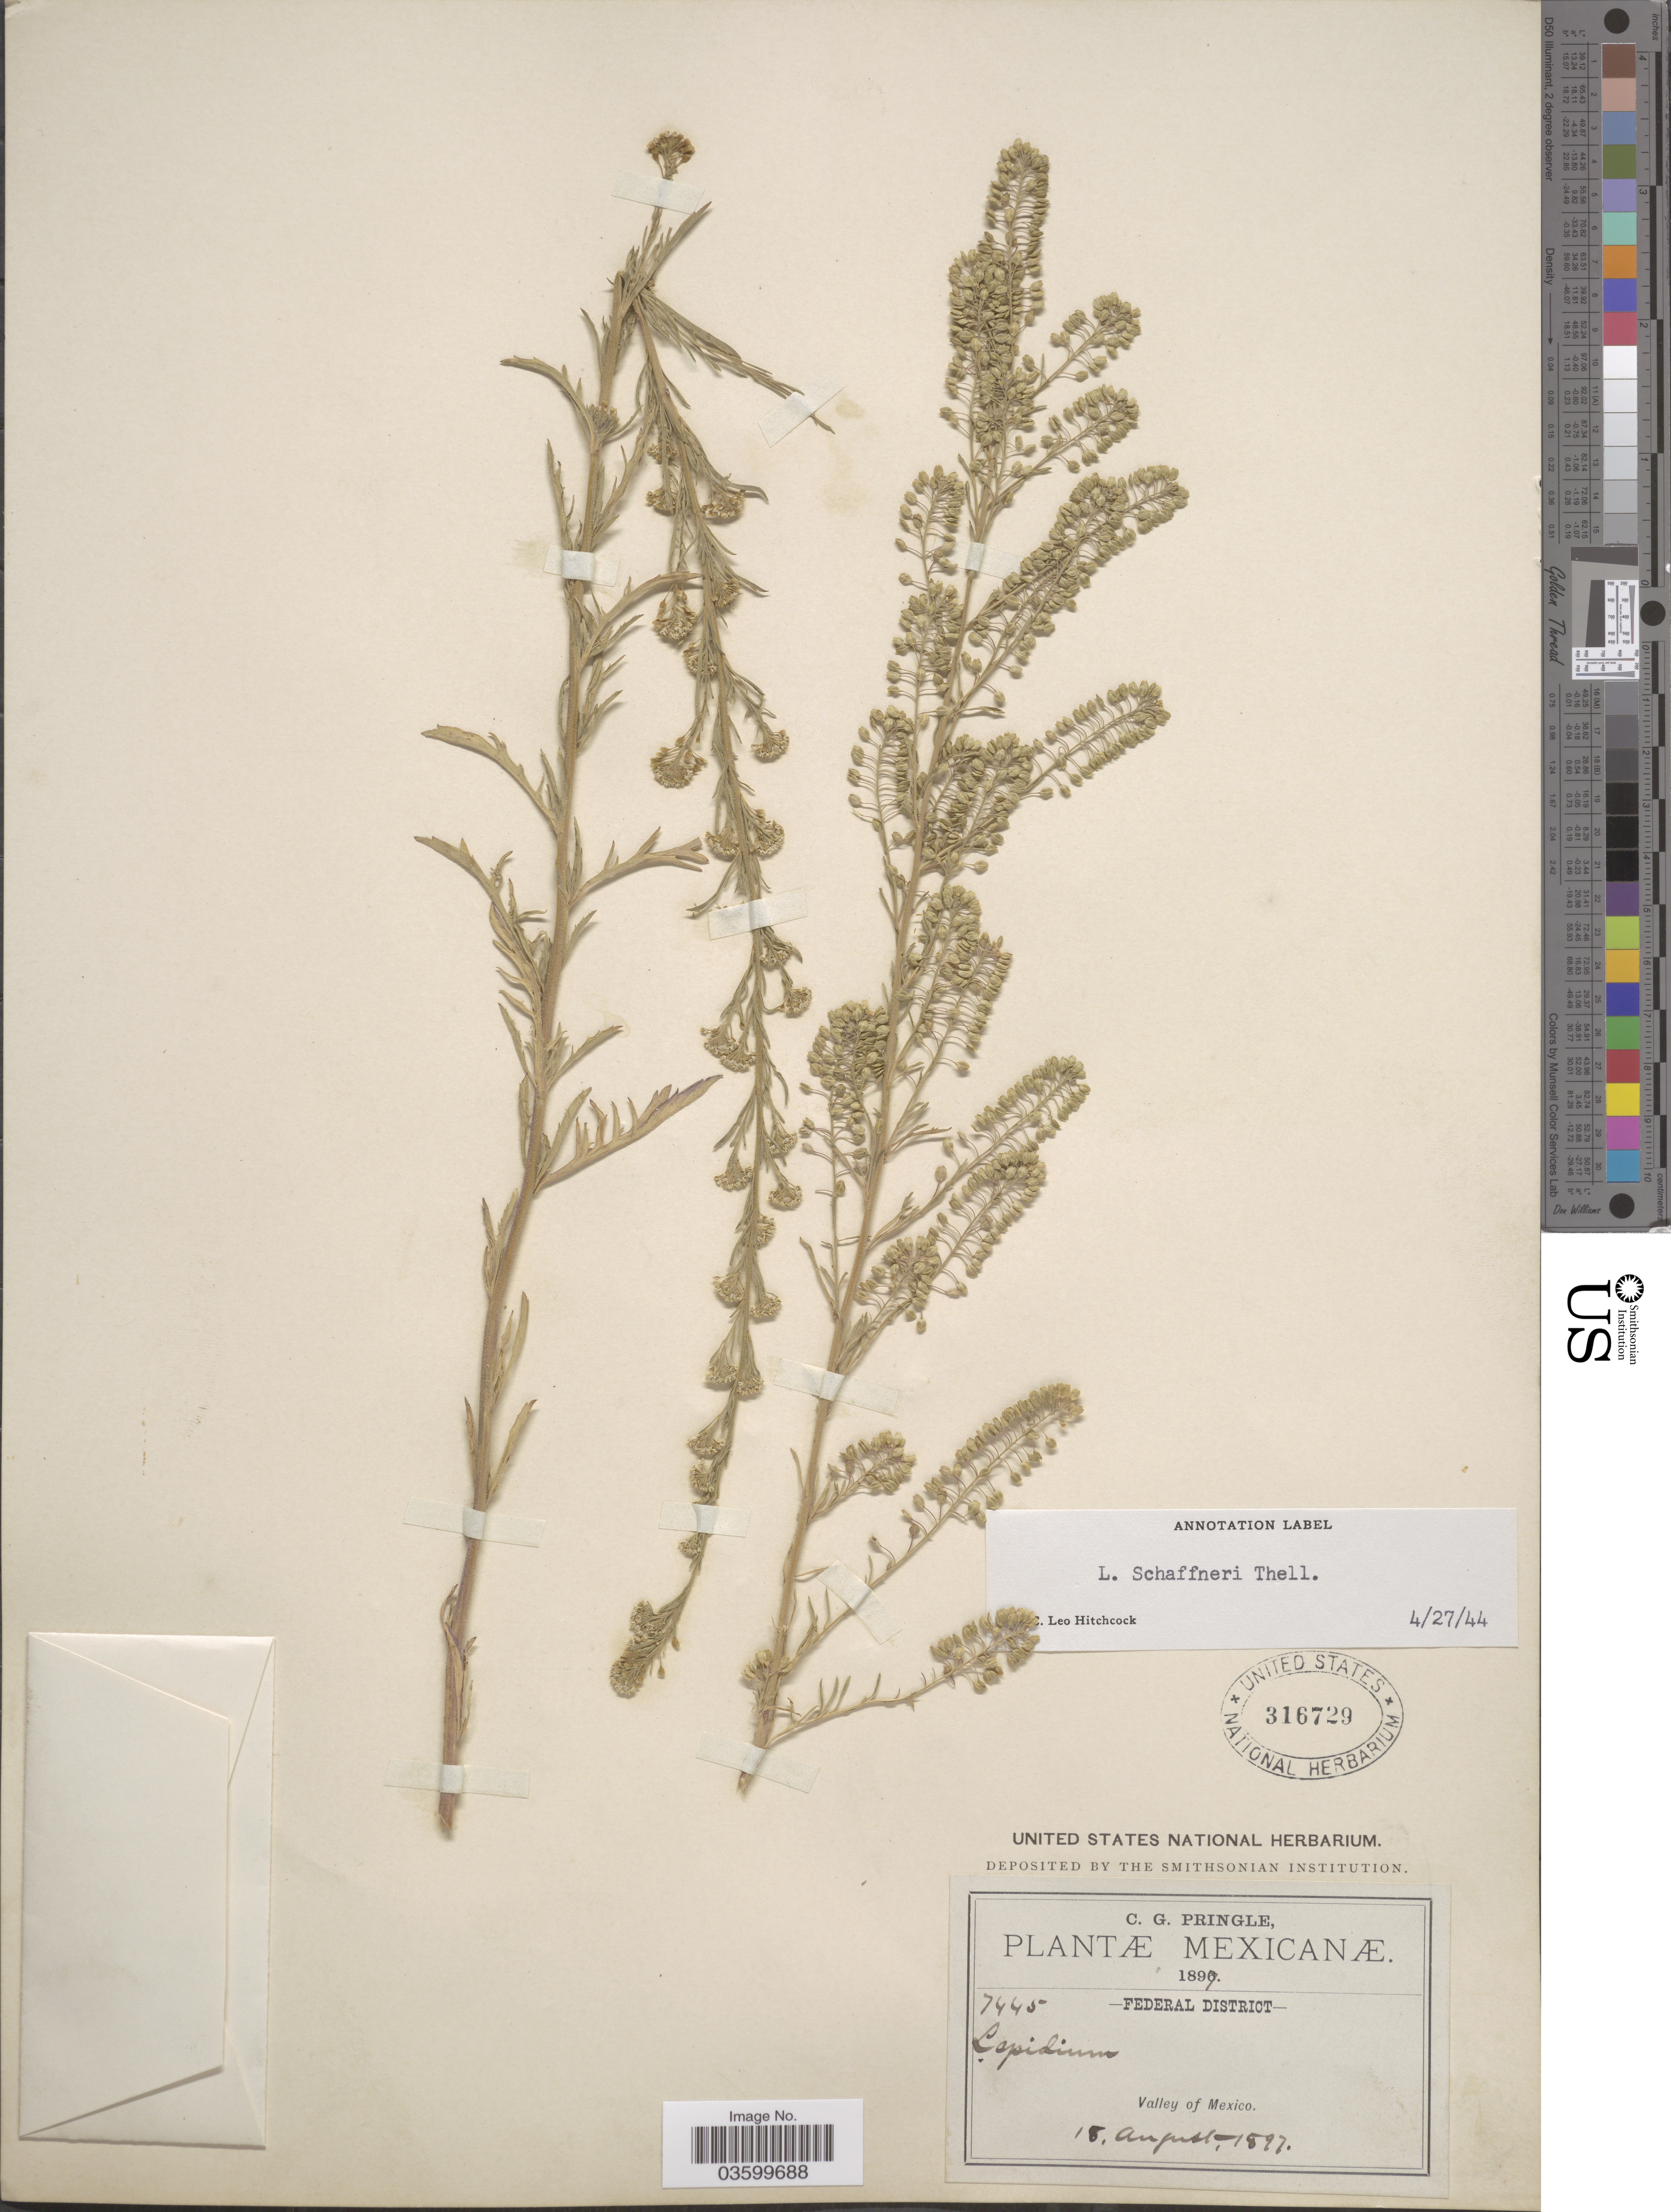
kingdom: Plantae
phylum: Tracheophyta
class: Magnoliopsida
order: Brassicales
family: Brassicaceae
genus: Lepidium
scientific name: Lepidium gerloffianum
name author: Vatke ex Thell.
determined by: Al-Shehbaz, I. A., (MO), Missouri Botanical Garden (UNITED STATES)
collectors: C. G. Pringle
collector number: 7445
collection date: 1897-08-15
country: Mexico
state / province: Distrito Federal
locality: Federal District. Valley of Mexico.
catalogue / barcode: US 316729